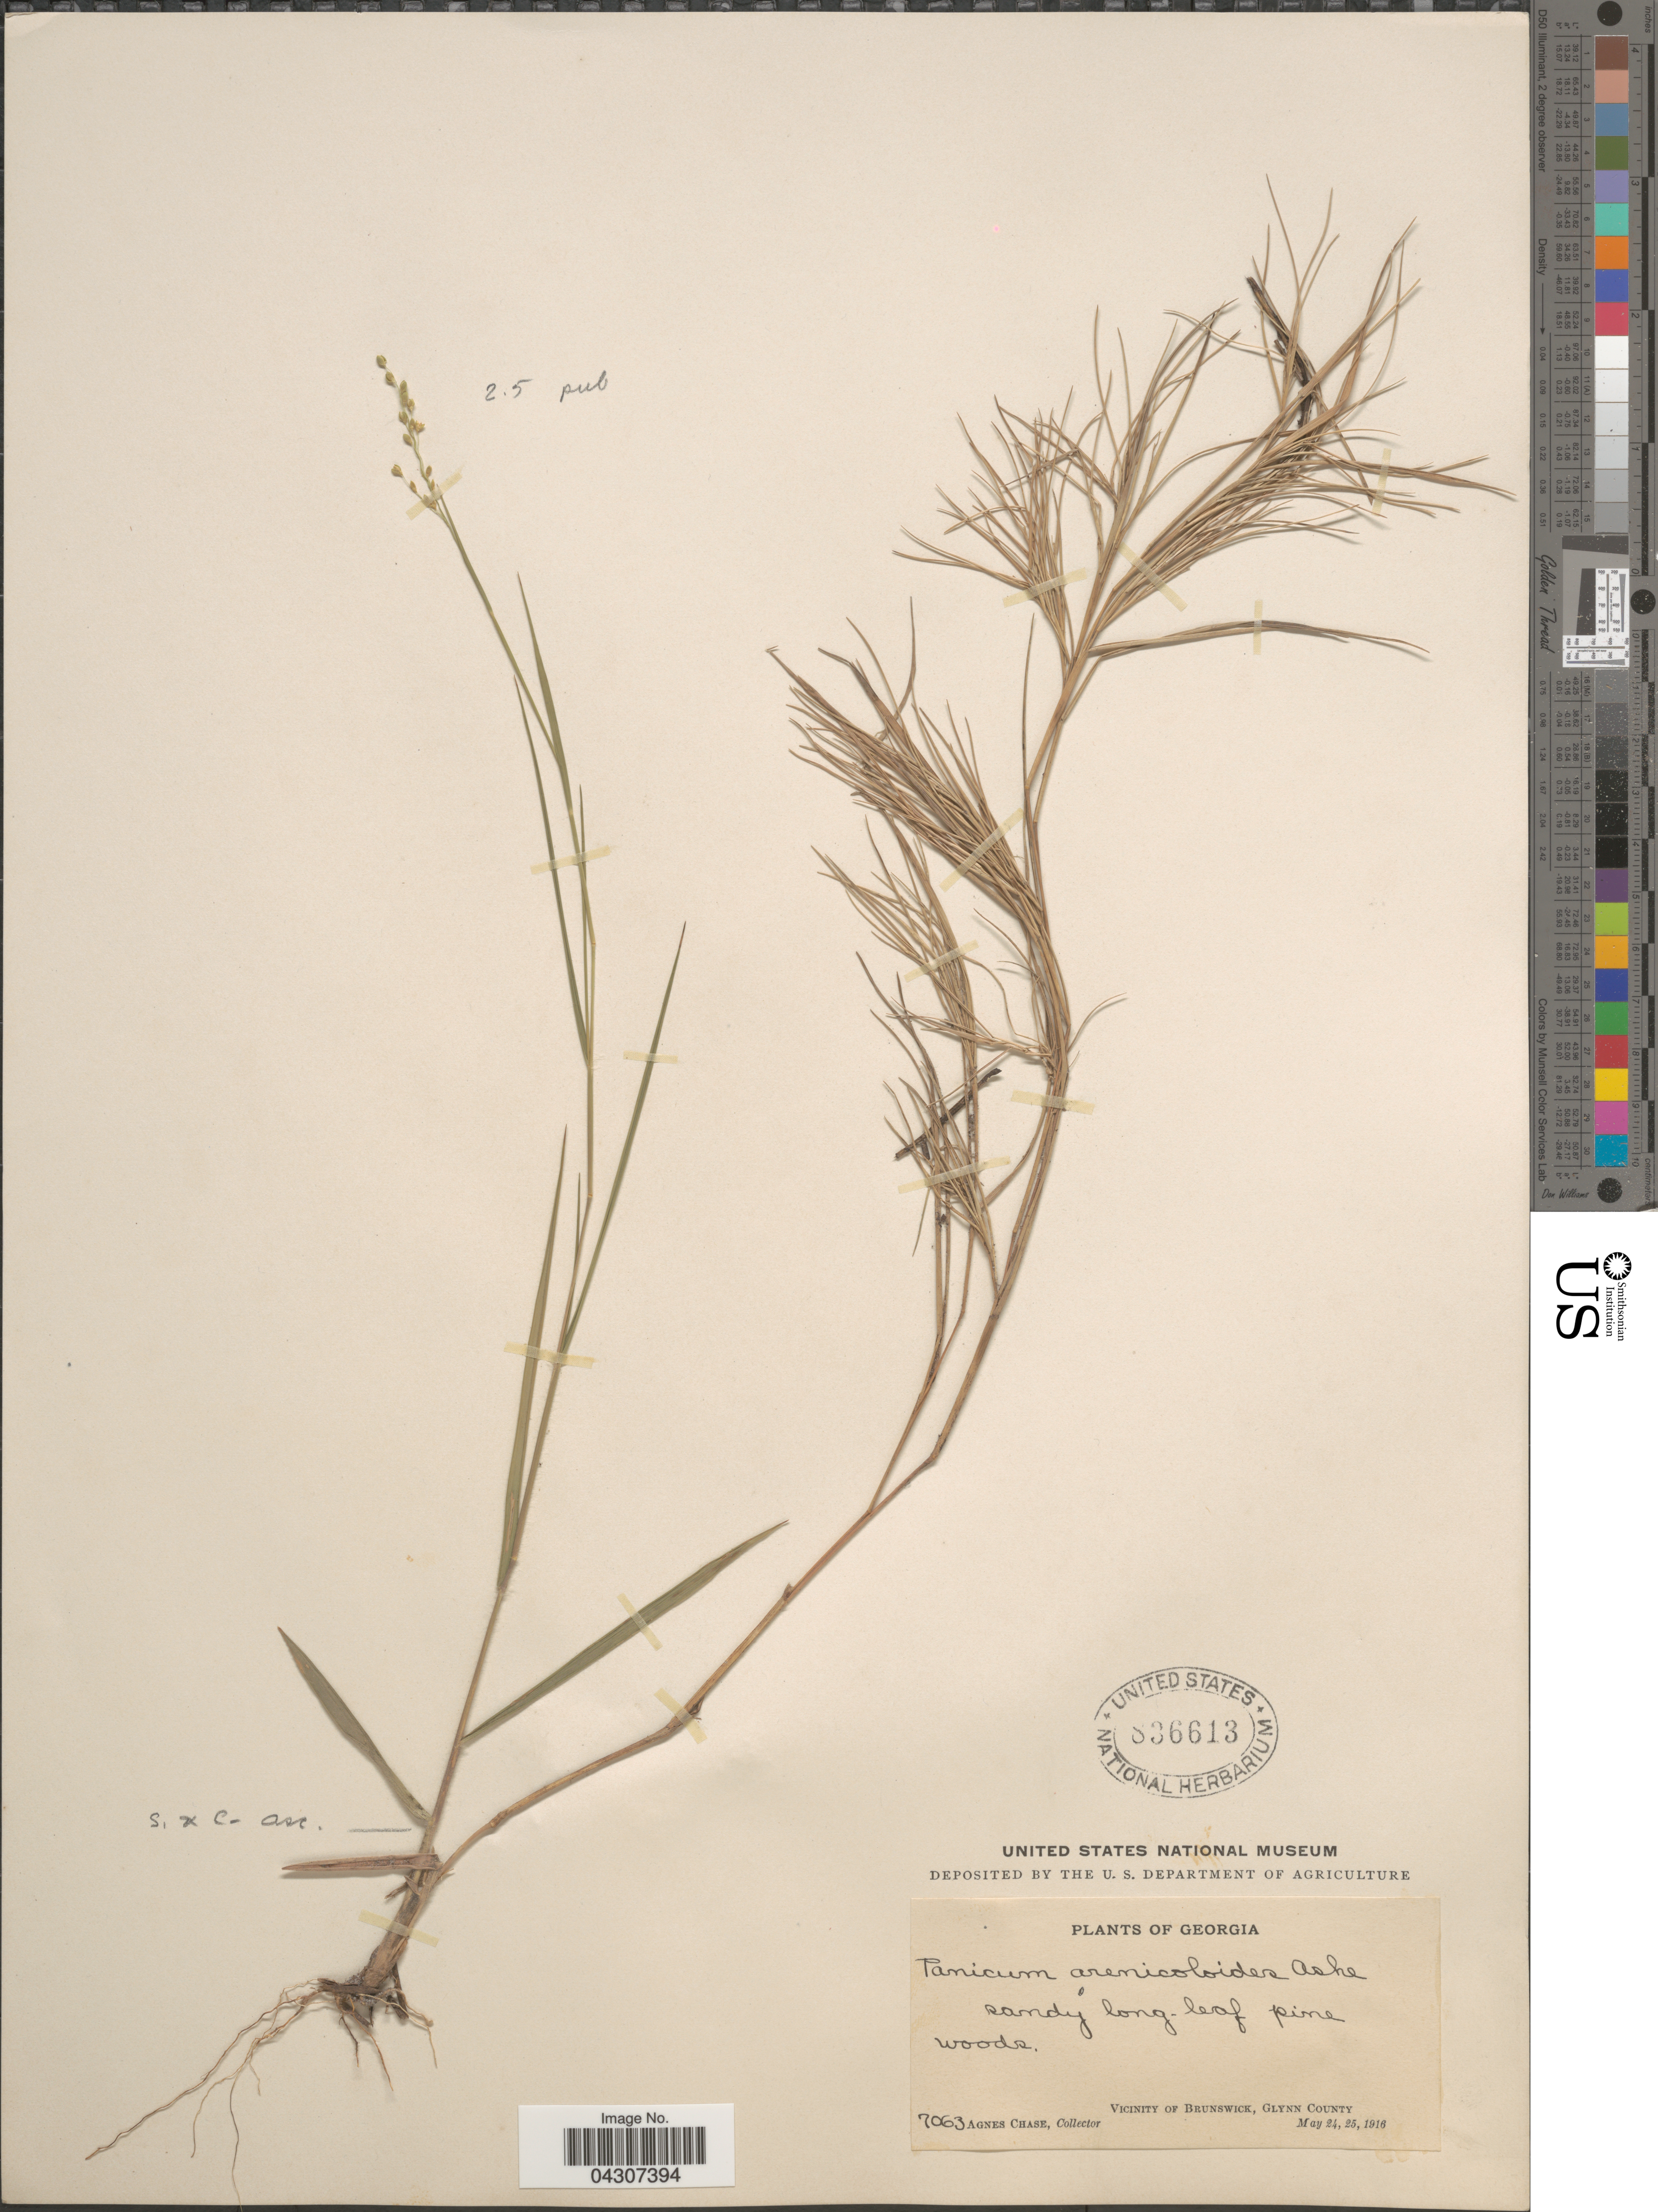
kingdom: Plantae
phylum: Tracheophyta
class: Liliopsida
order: Poales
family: Poaceae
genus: Dichanthelium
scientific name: Dichanthelium aciculare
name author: (Desv. ex Poir.) Gould & C.A. Clark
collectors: A. Chase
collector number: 7063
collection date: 1916-05-24/1916-05-25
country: United States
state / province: Georgia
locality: Sandy long-leaf pine woods. Vicinity of Brunswick, Glynn County.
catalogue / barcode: US 836613